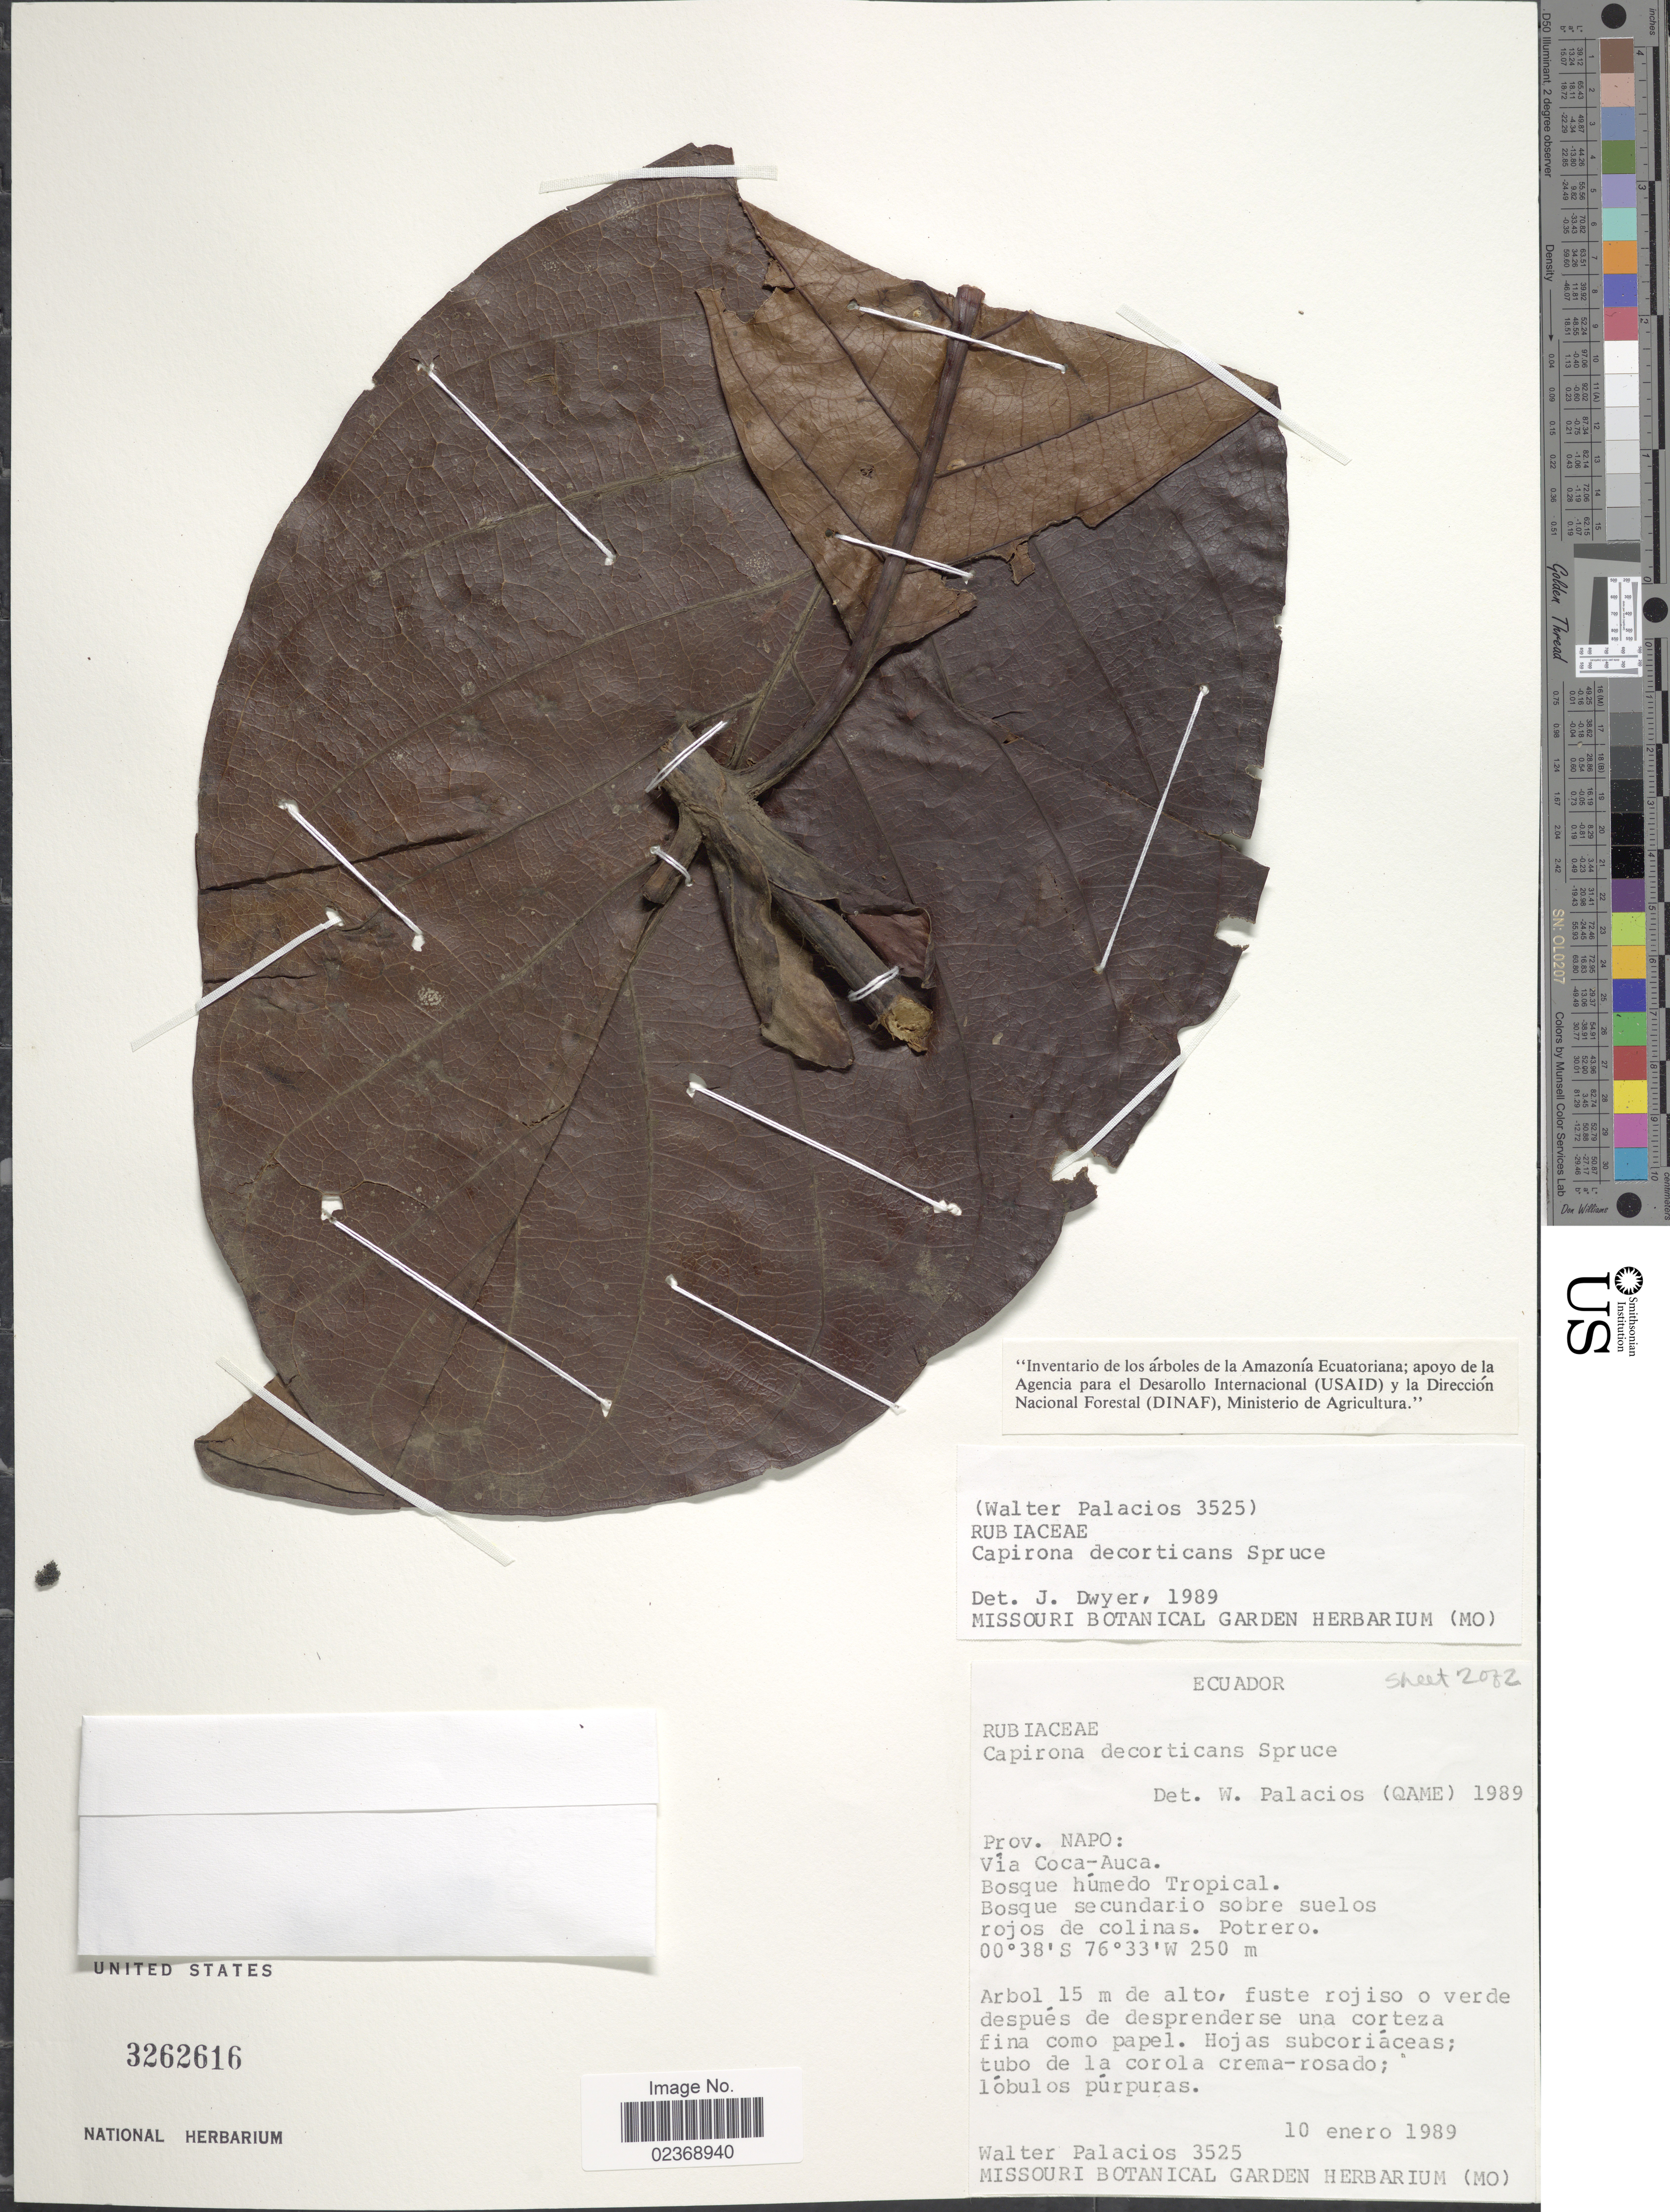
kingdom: Plantae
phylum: Tracheophyta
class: Magnoliopsida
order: Gentianales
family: Rubiaceae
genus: Capirona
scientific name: Capirona decorticans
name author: Spruce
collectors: W. Palacios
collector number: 3525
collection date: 1989-01-10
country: Ecuador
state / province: Napo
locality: Via Coca-Auca. Bosque humedo Tropical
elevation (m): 250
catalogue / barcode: US 3262616